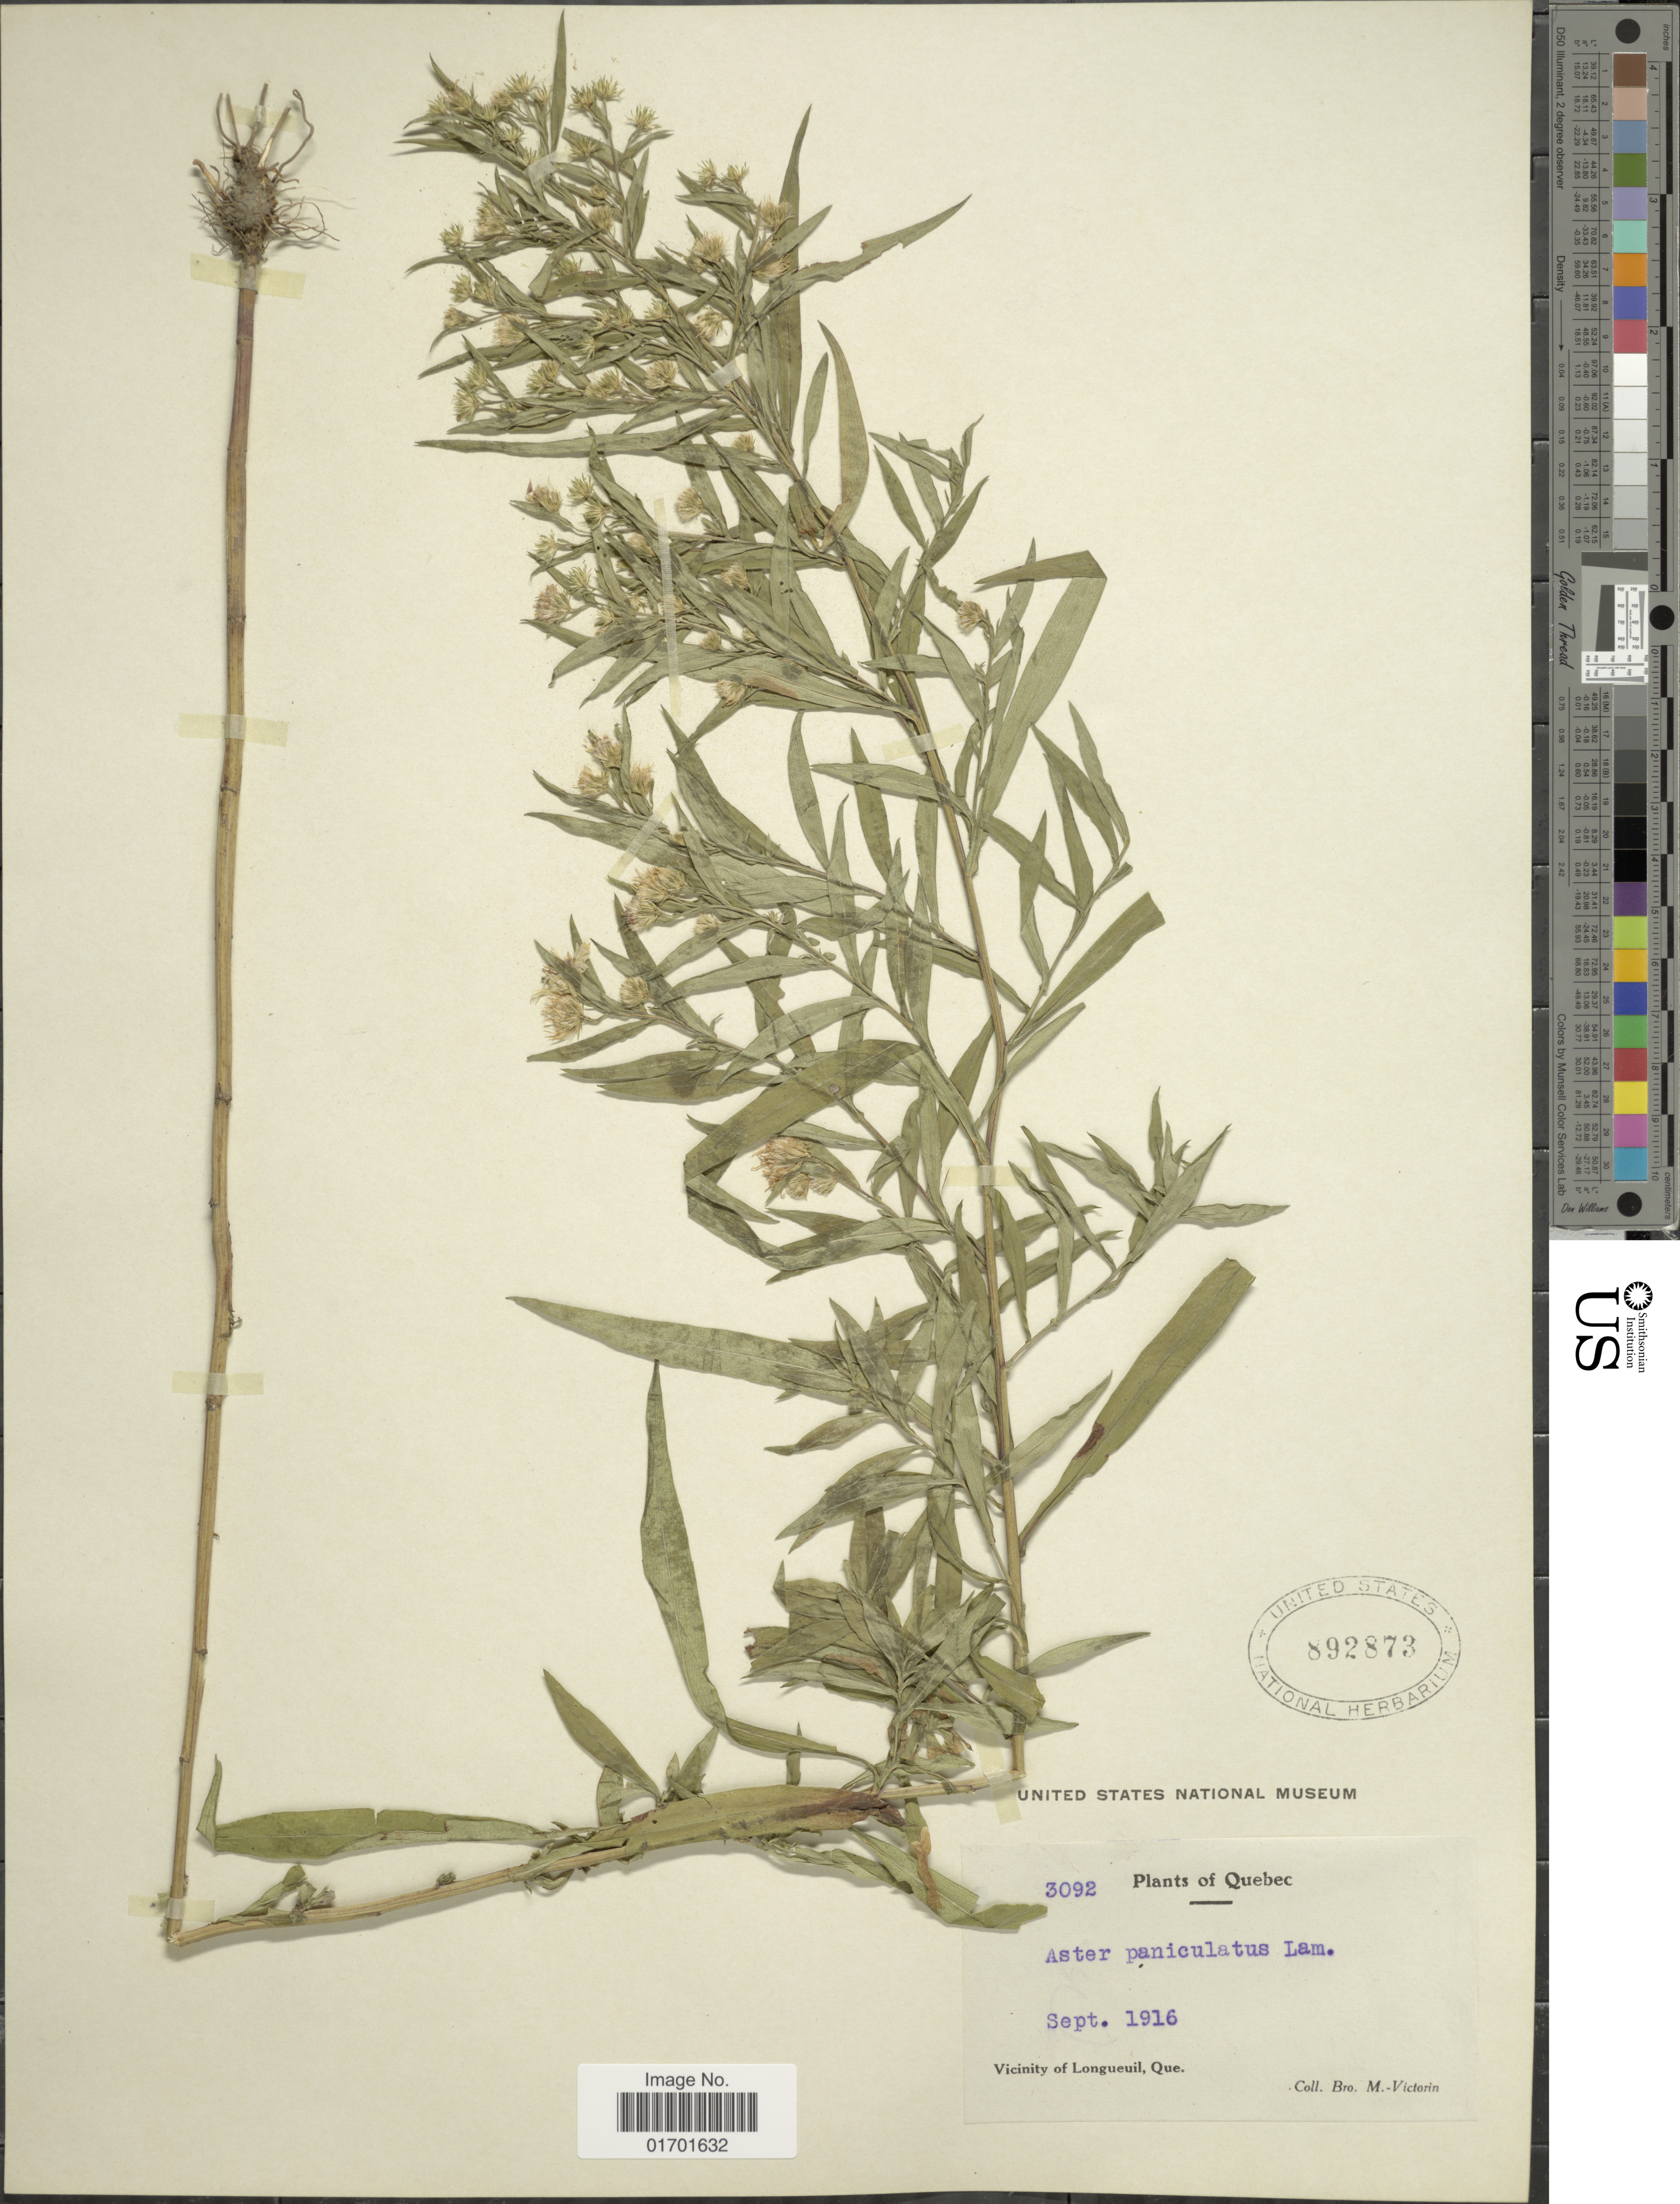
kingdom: Plantae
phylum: Tracheophyta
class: Magnoliopsida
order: Asterales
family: Asteraceae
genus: Symphyotrichum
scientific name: Symphyotrichum lanceolatum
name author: (Willd.) G.L. Nesom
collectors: Fr. Marie-Victorin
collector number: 3092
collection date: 1916-09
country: Canada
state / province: Quebec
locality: Vicinity of Longueuil.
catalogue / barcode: US 892873